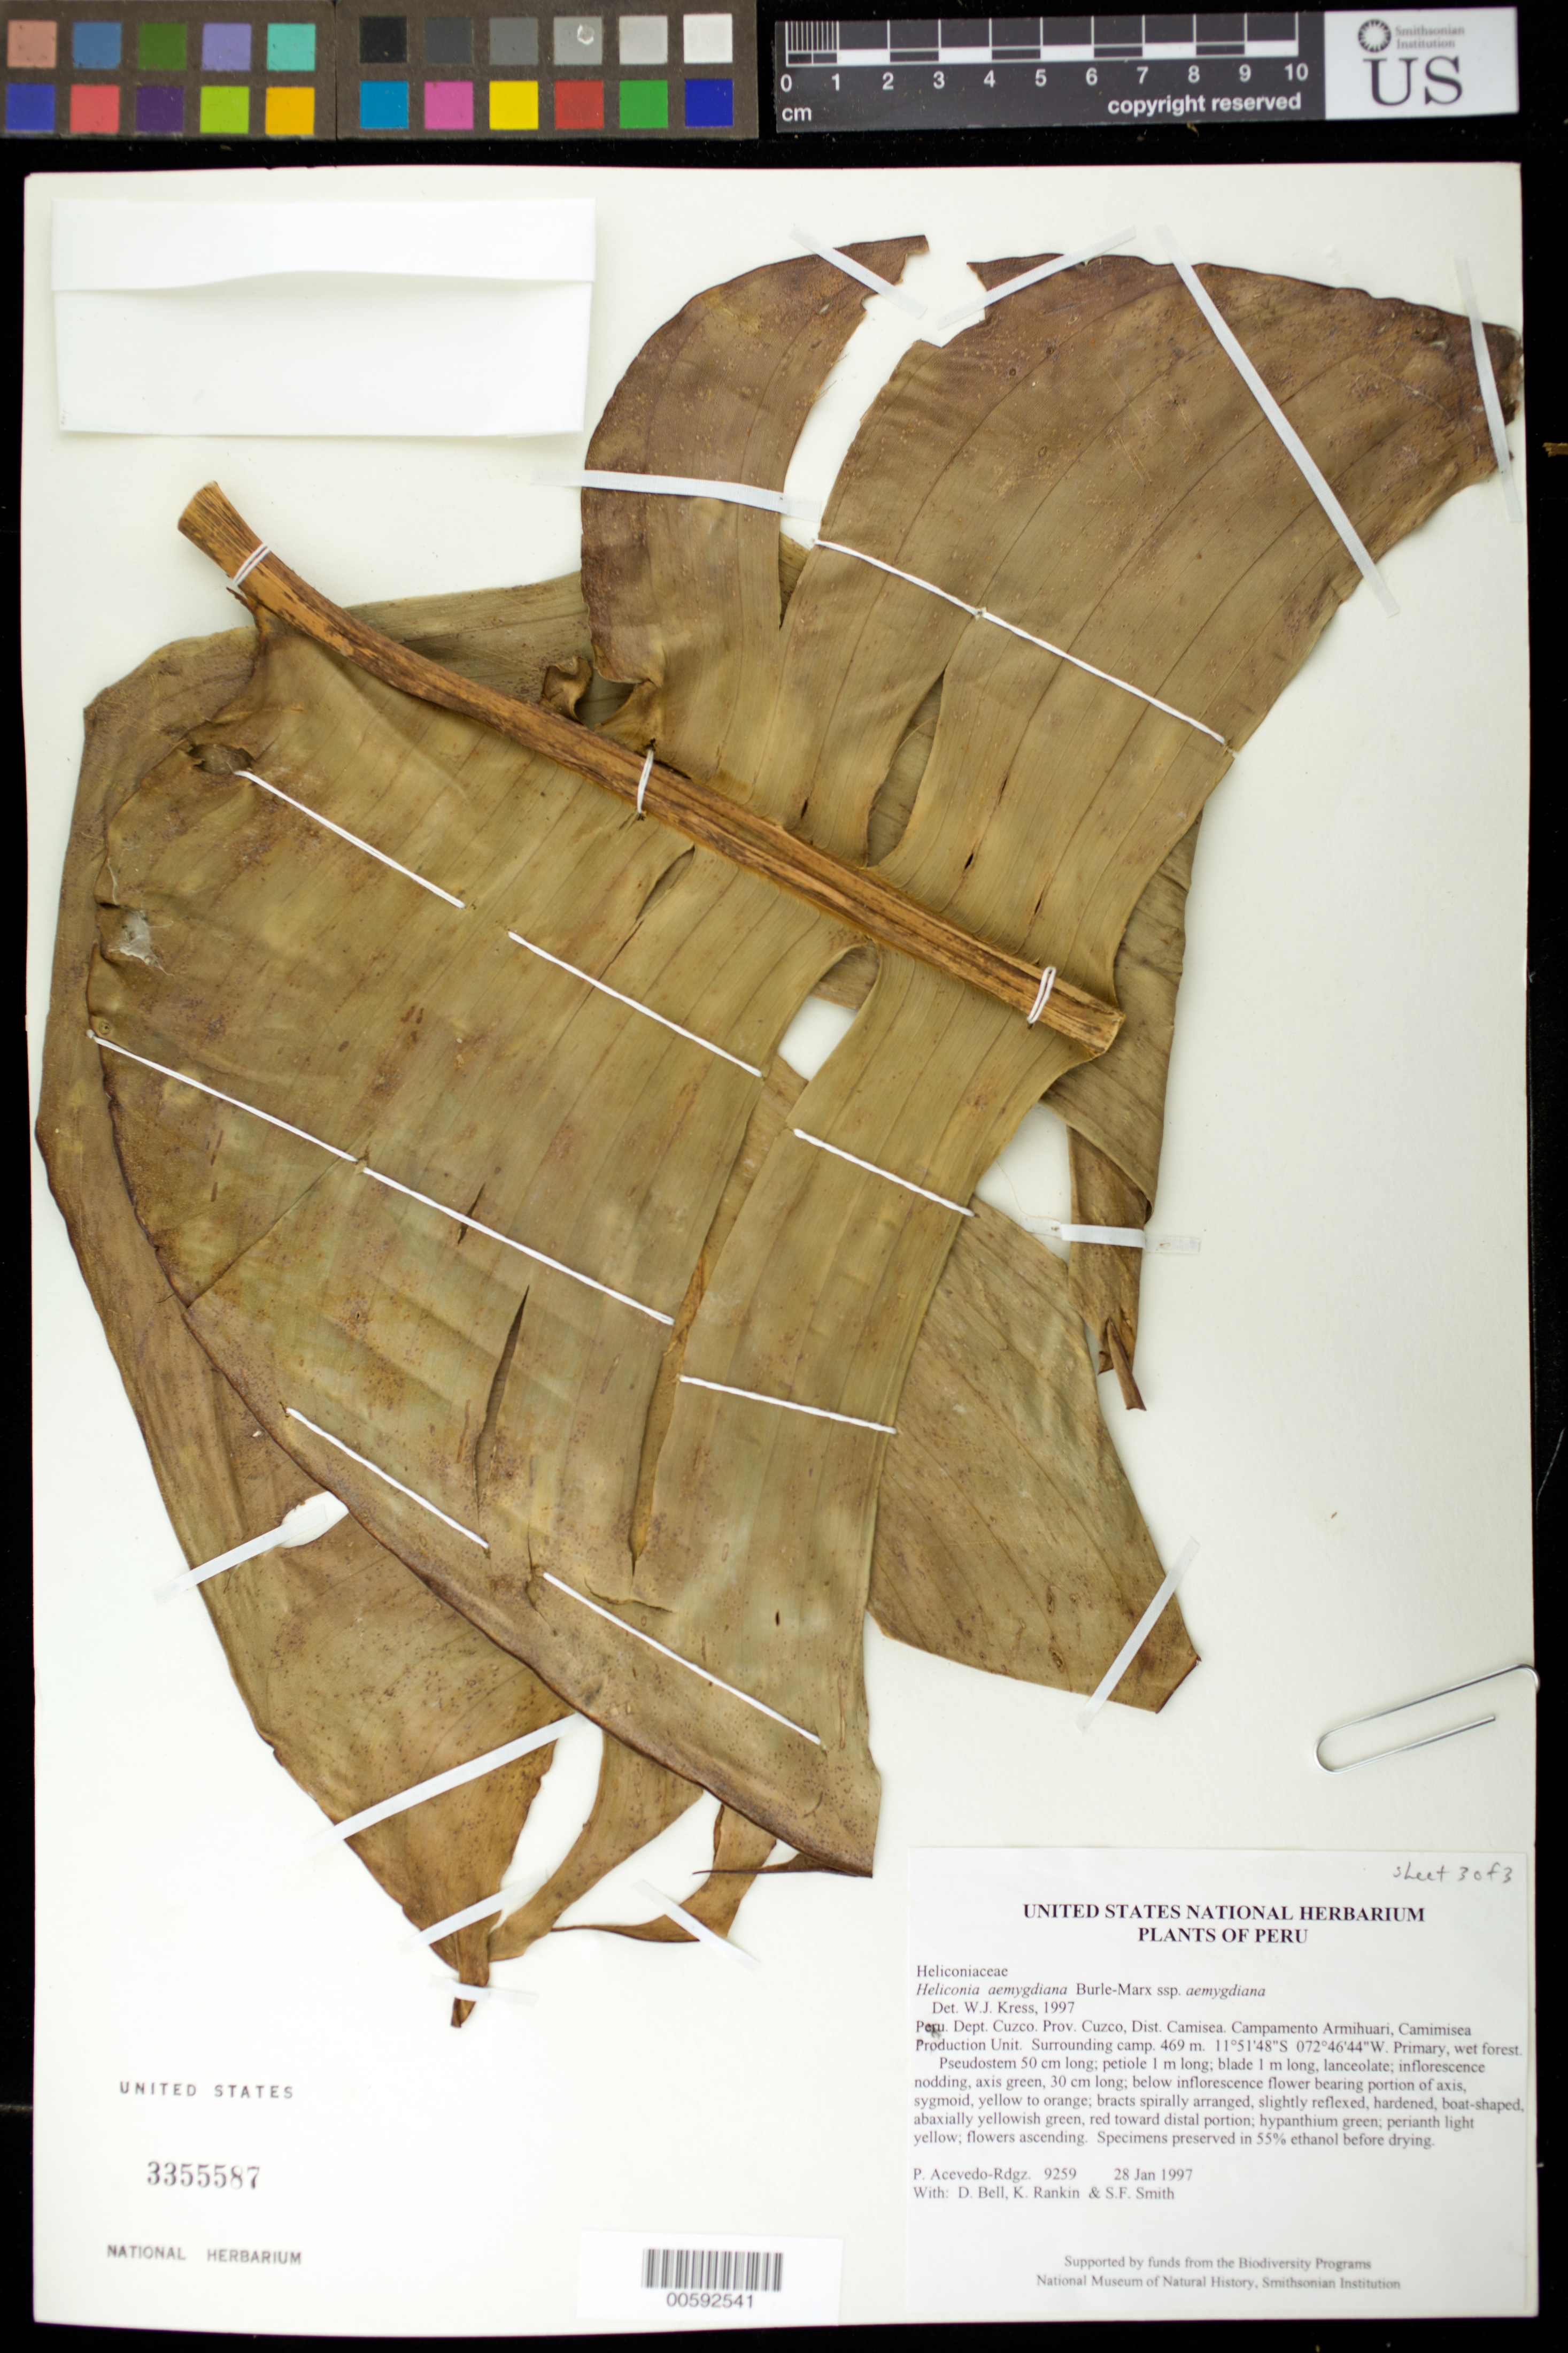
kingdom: Plantae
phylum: Tracheophyta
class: Liliopsida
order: Zingiberales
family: Heliconiaceae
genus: Heliconia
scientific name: Heliconia aemygdiana subsp. aemygdiana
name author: Burle-Marx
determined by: Kress, W. J., (US), Smithsonian Institution - National Museum of Natural History (UNITED STATES)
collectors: P. Acevedo-Rodr., D. A. Bell, K. B. Rankin & S.F. Smith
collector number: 9259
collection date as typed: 28 Jan 1997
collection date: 1997-01-28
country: Peru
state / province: Cusco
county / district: Cusco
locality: Districto Camisea, Campamento Armihuari, Camimisea Production Unit. Surrounding camp.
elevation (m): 469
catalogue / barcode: US 3355587